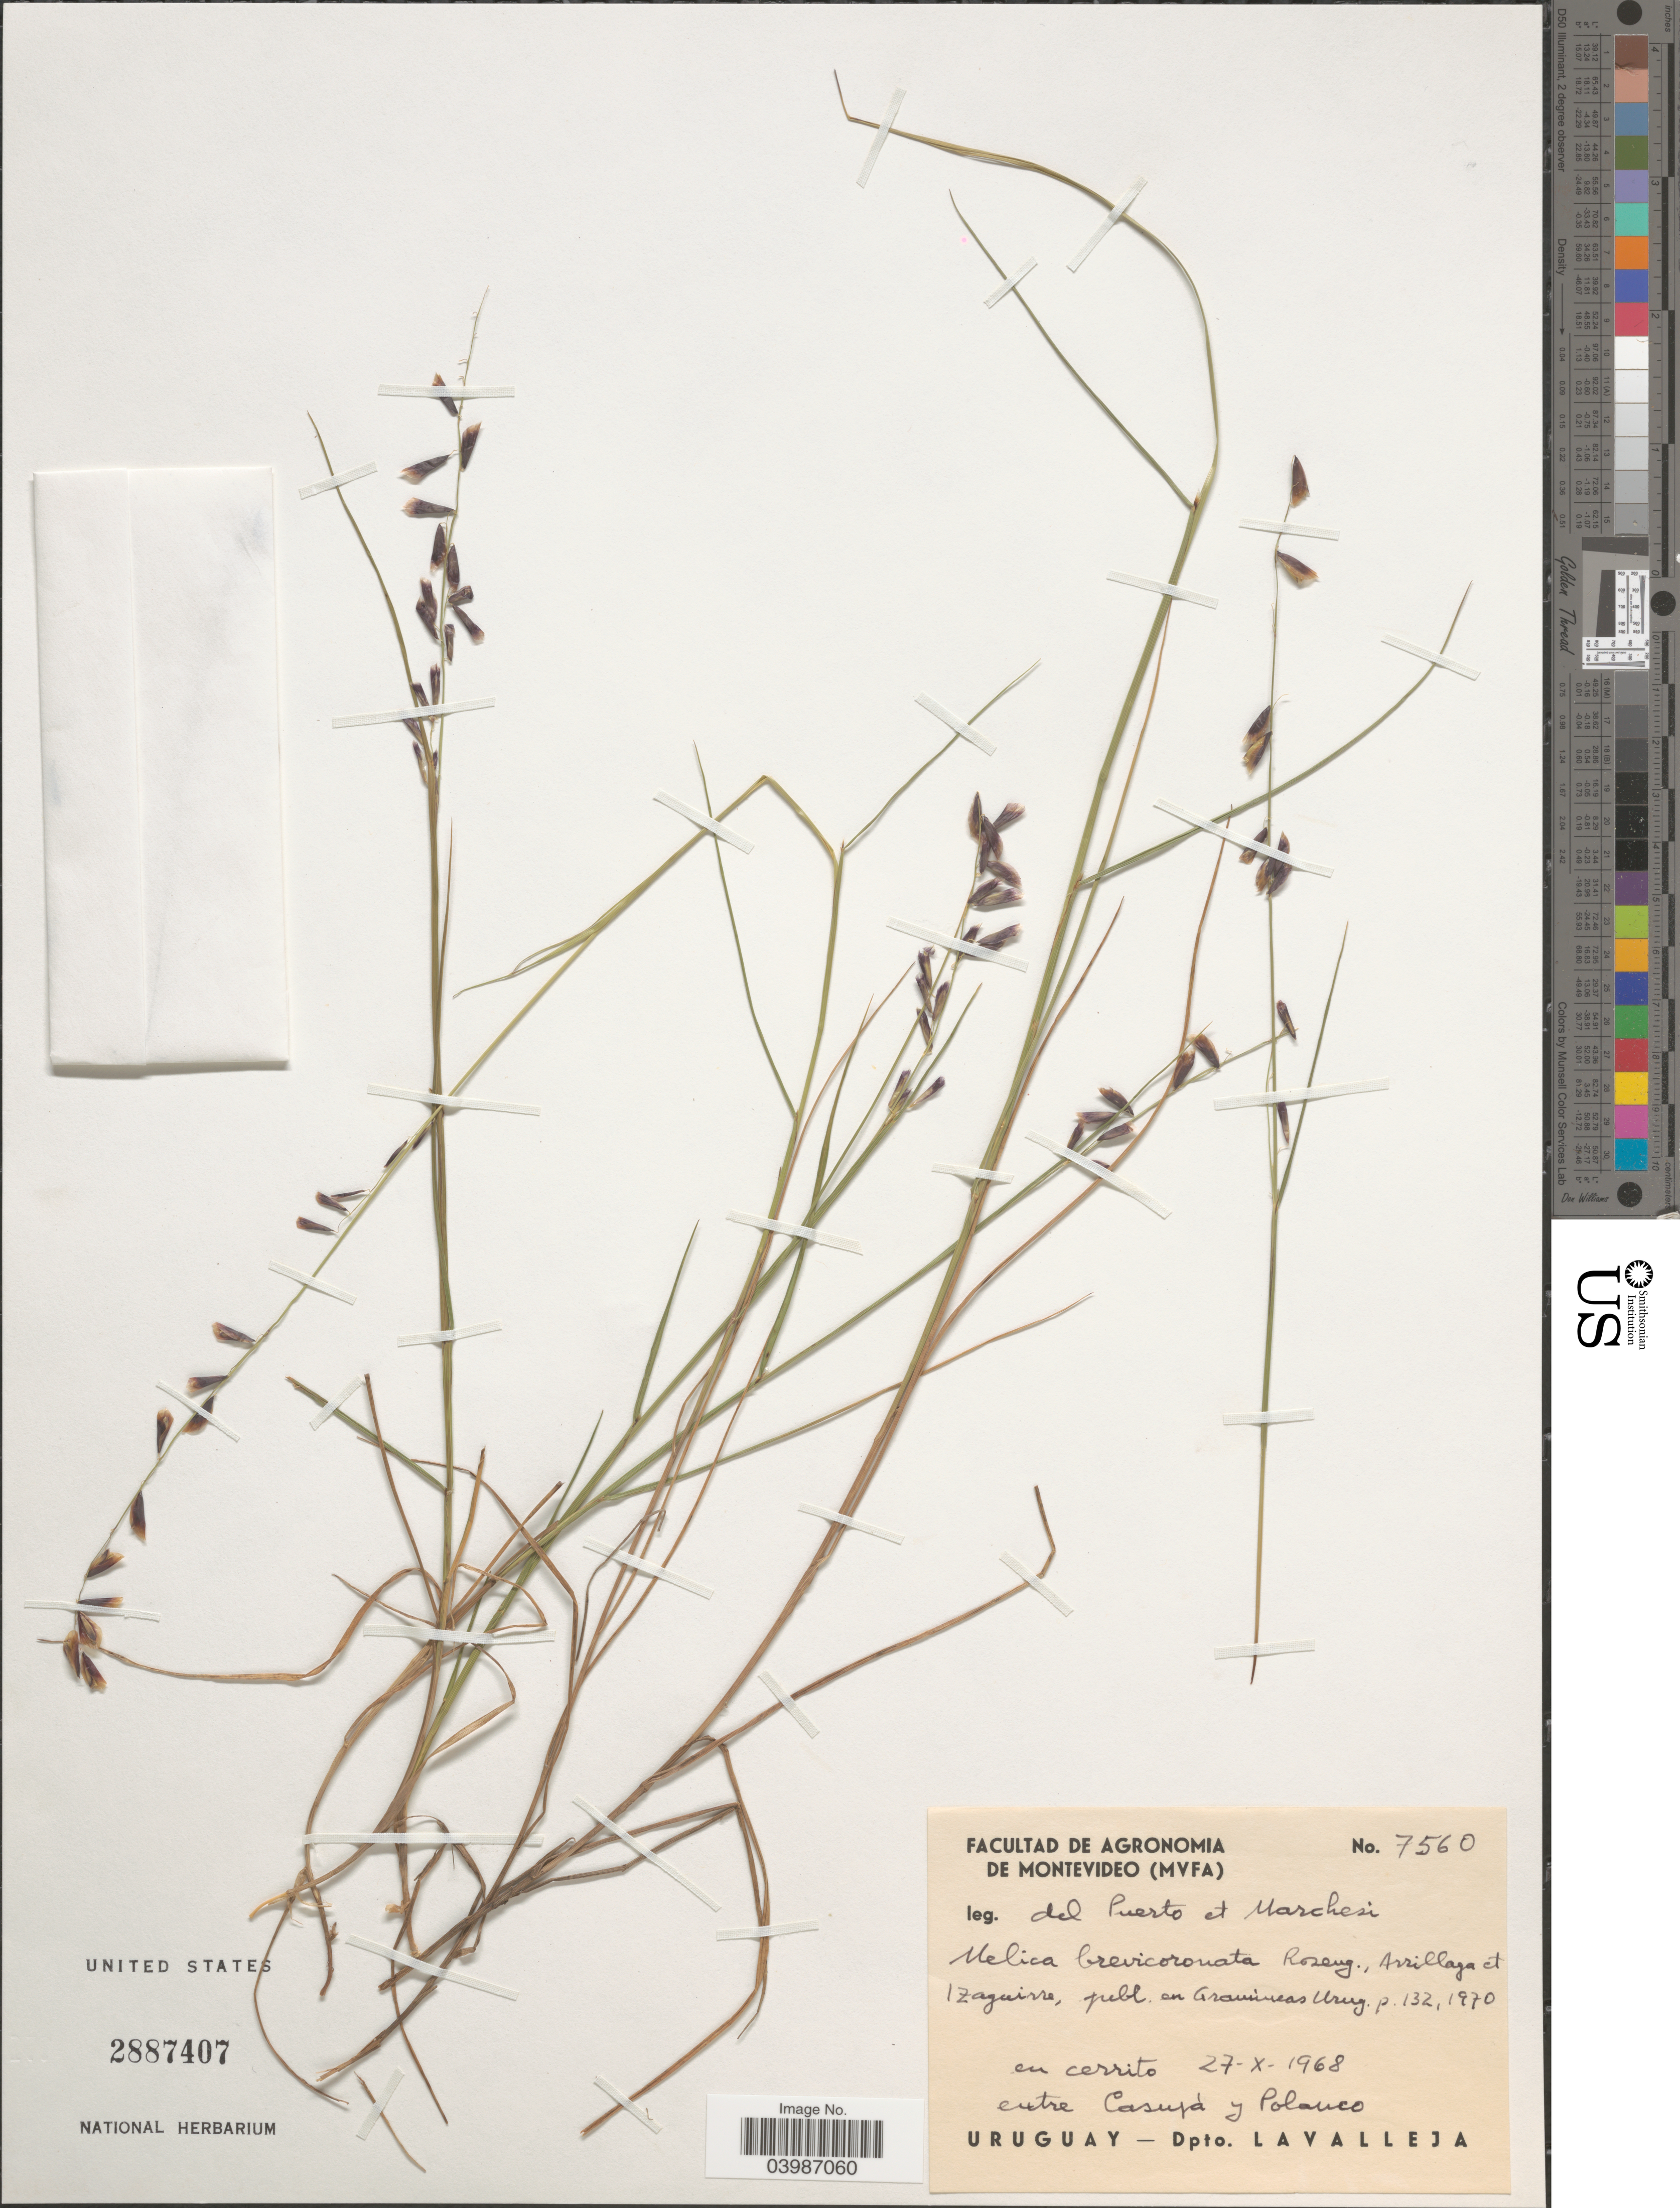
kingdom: Plantae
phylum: Tracheophyta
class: Liliopsida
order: Poales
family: Poaceae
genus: Melica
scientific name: Melica brevicoronata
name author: Roseng. et al.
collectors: Del Puerto & Marchesi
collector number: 7560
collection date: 1968-10-27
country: Uruguay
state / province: Lavalleja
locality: Entre Casuja y Polanco. Dpto. Lavalleja.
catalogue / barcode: US 2887407